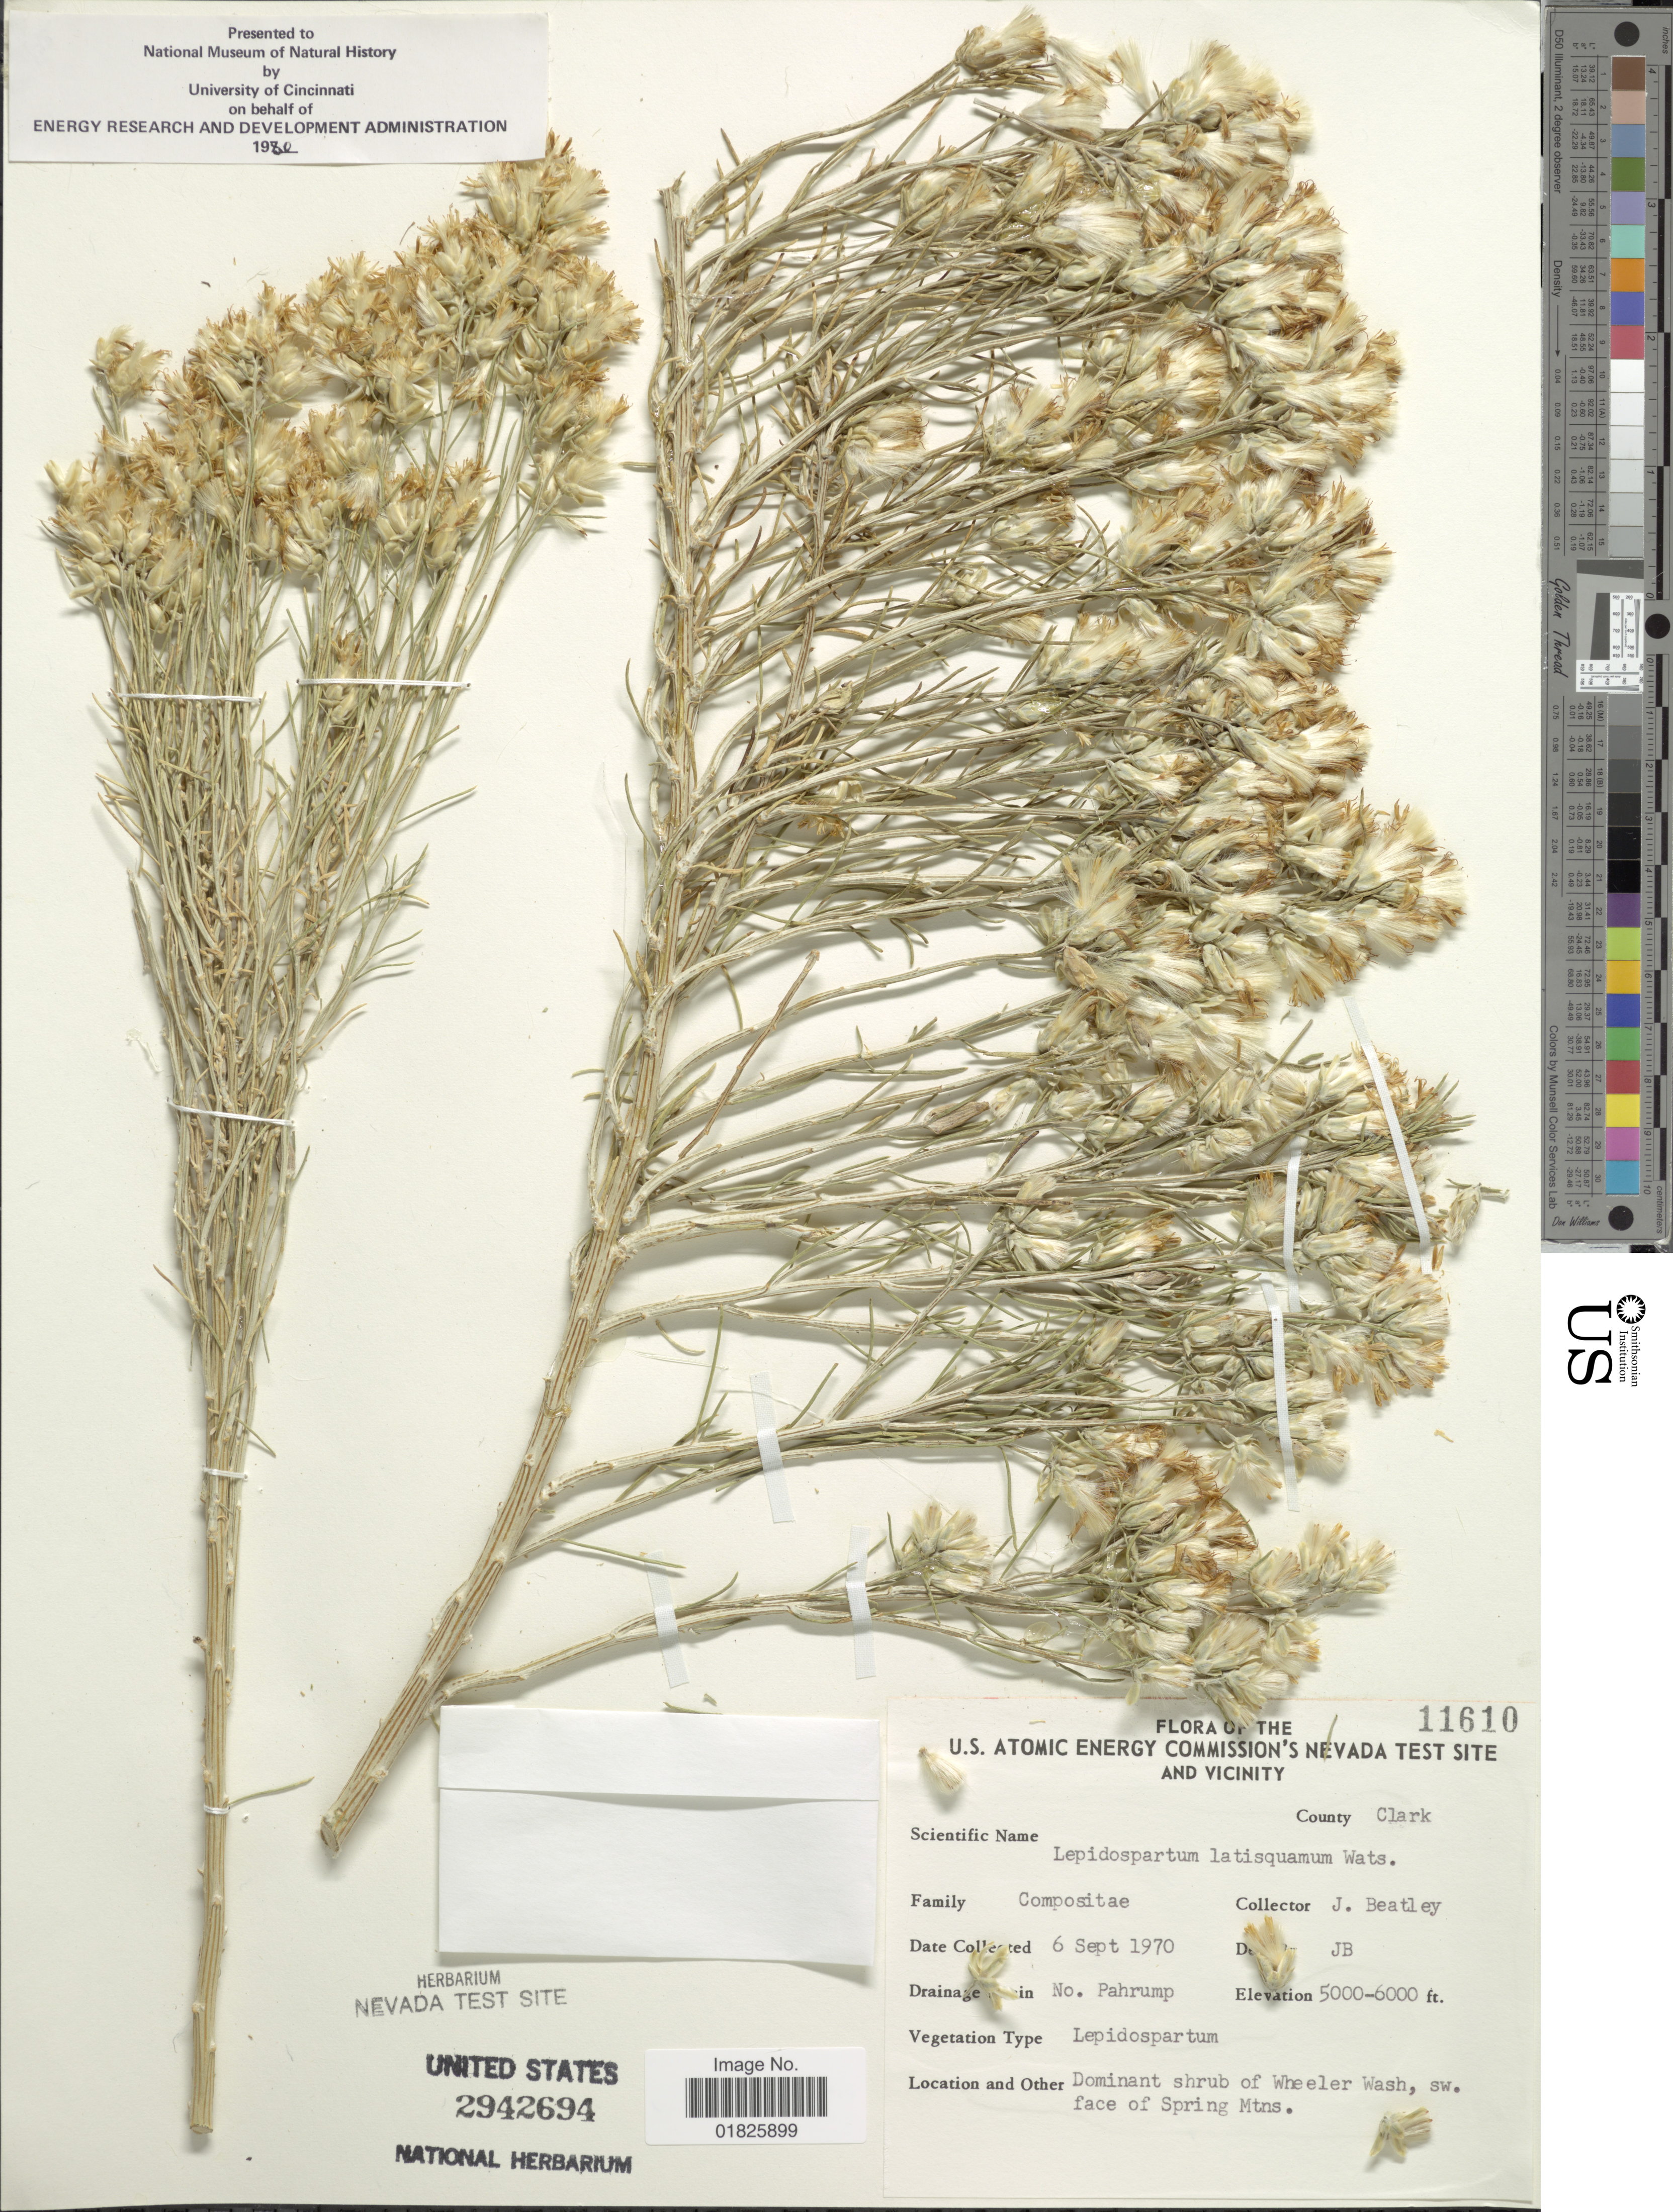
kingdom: Plantae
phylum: Tracheophyta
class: Magnoliopsida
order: Asterales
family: Asteraceae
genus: Lepidospartum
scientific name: Lepidospartum latisquamum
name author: S. Watson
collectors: J. C. Beatley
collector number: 11610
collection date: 1970-09-06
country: United States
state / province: Nevada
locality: U. S. Atomic Energy Commission's Nevada Test Site and Vicinity, County Clark, No. Pahrump, Wheeler Wash, sw. face of Spring Mtns.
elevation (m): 1524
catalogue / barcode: US 2942694